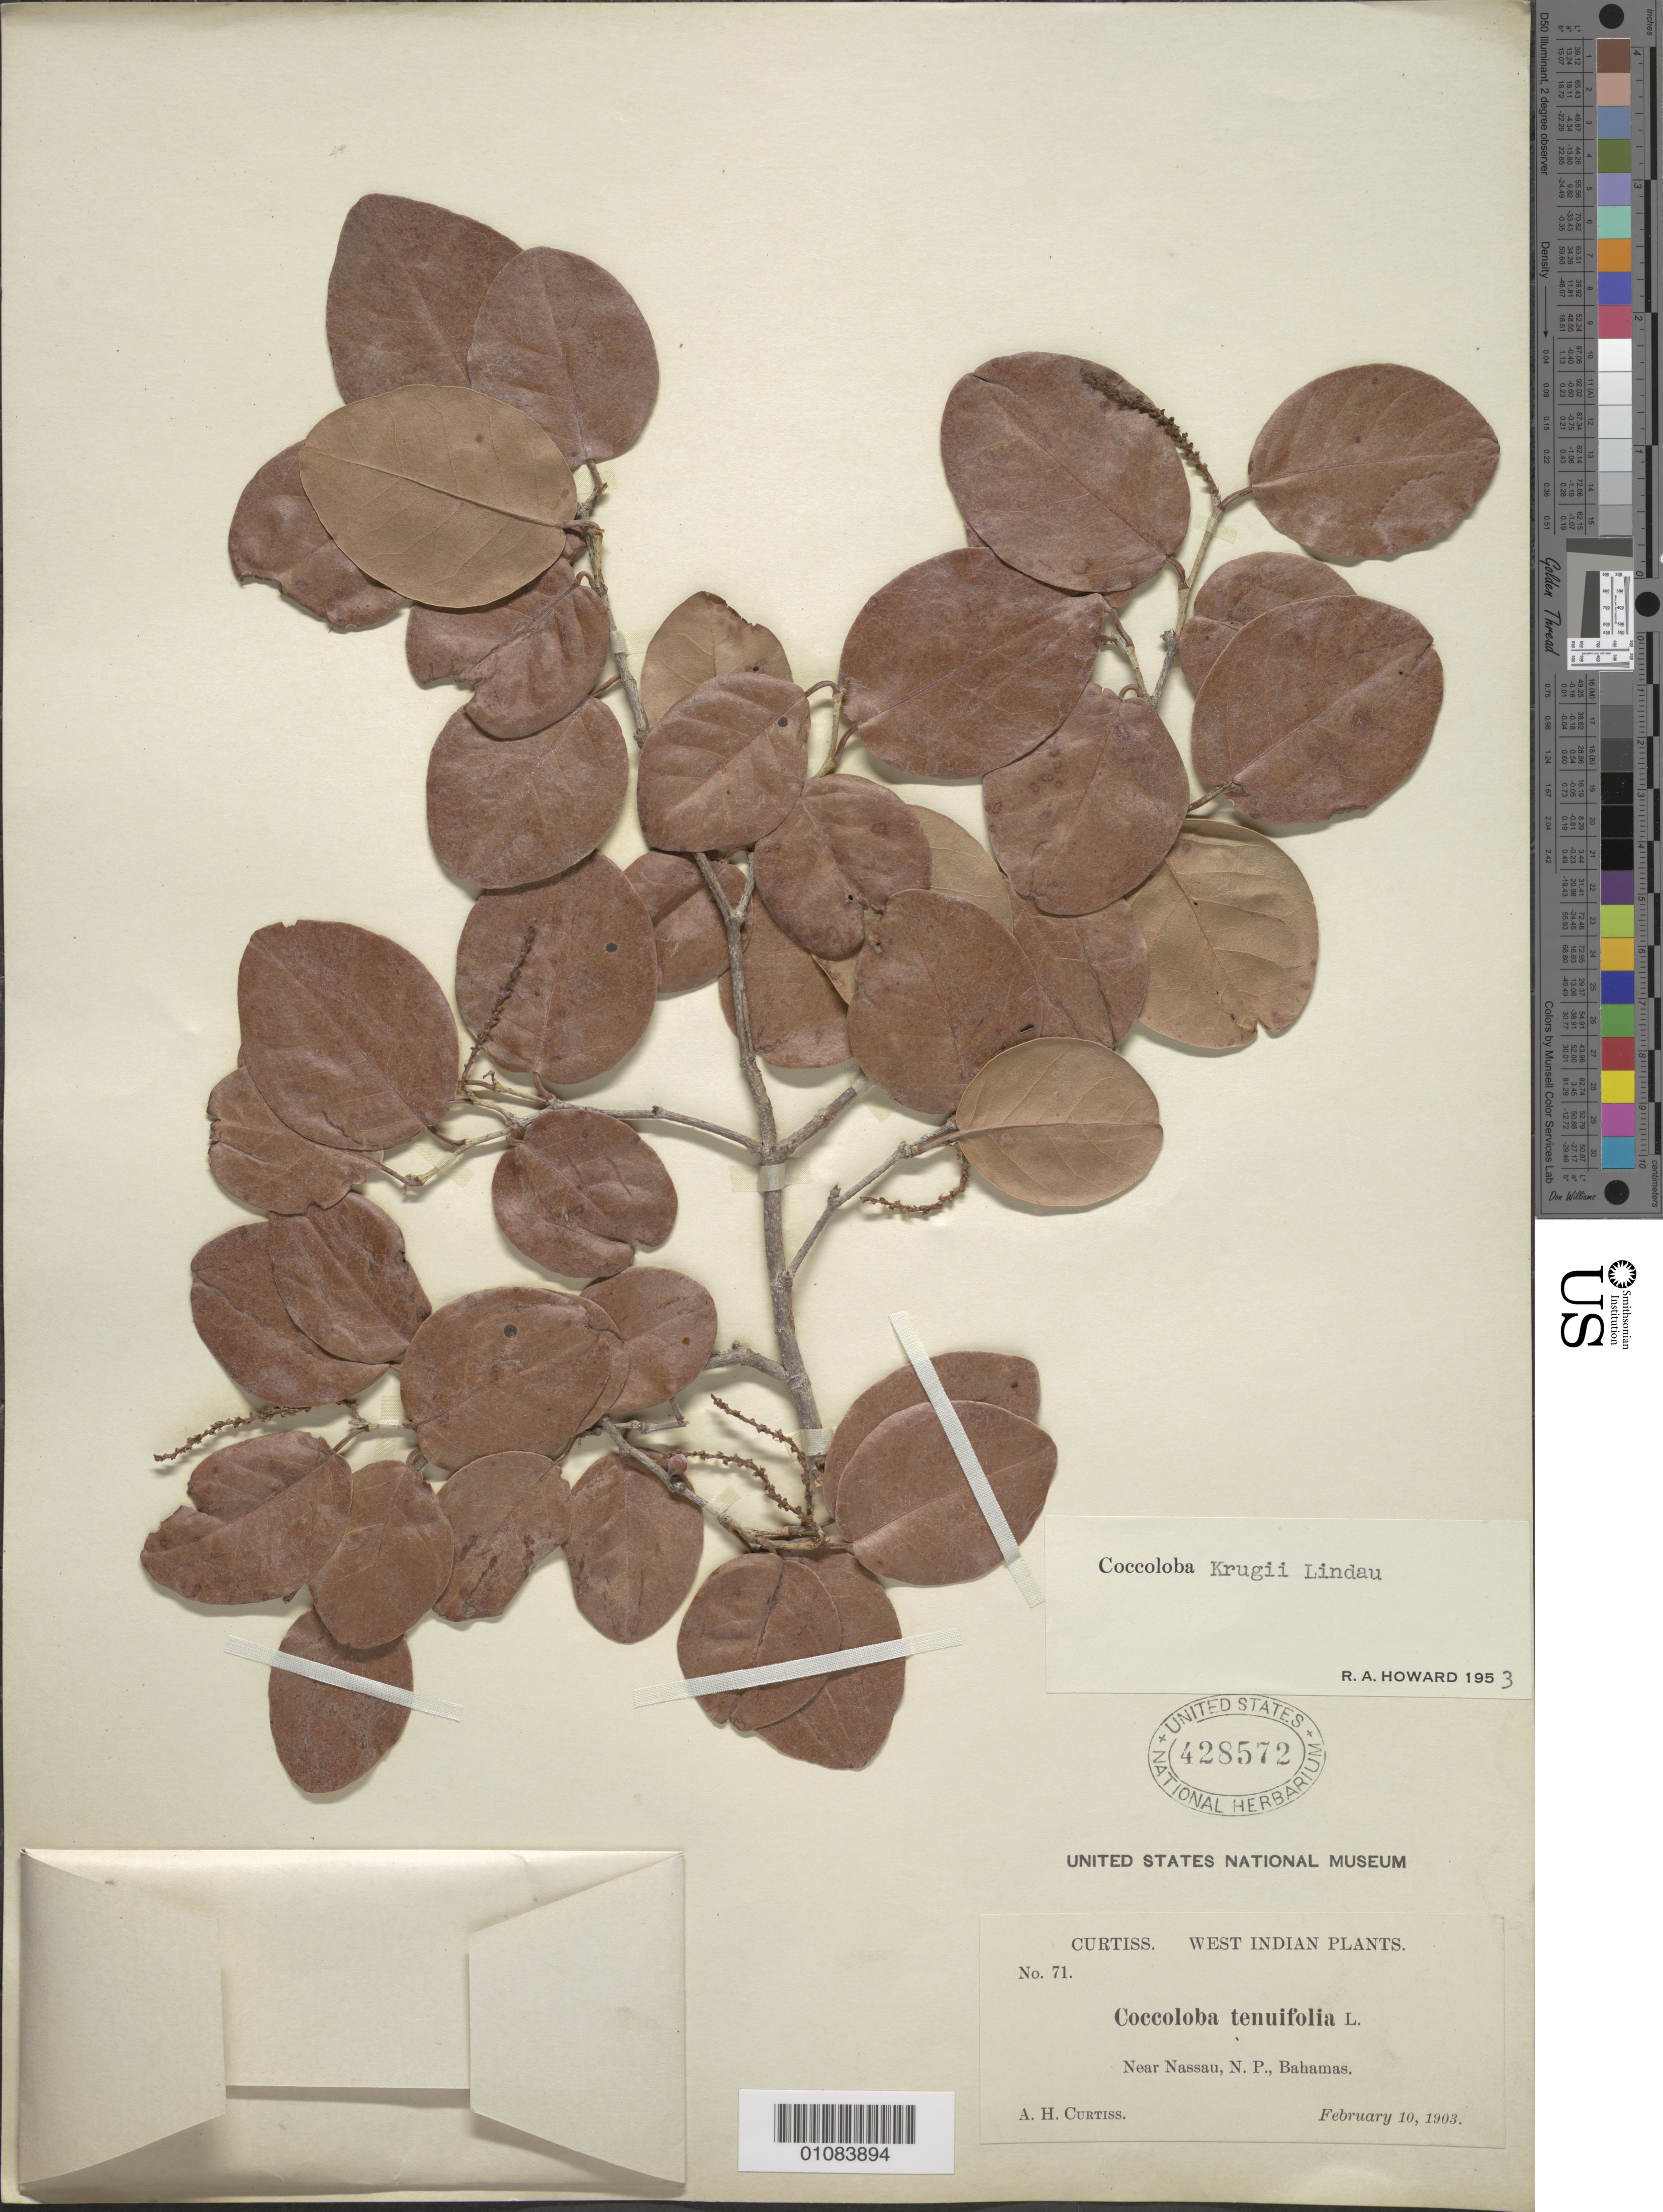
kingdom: Plantae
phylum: Tracheophyta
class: Magnoliopsida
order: Caryophyllales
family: Polygonaceae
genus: Coccoloba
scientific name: Coccoloba krugii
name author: Lindau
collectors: A. H. Curtiss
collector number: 71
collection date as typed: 10 Feb 1903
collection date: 1903-02-10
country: Bahamas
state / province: New Providence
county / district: Nassau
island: New Providence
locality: Near Nassau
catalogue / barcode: US 428572